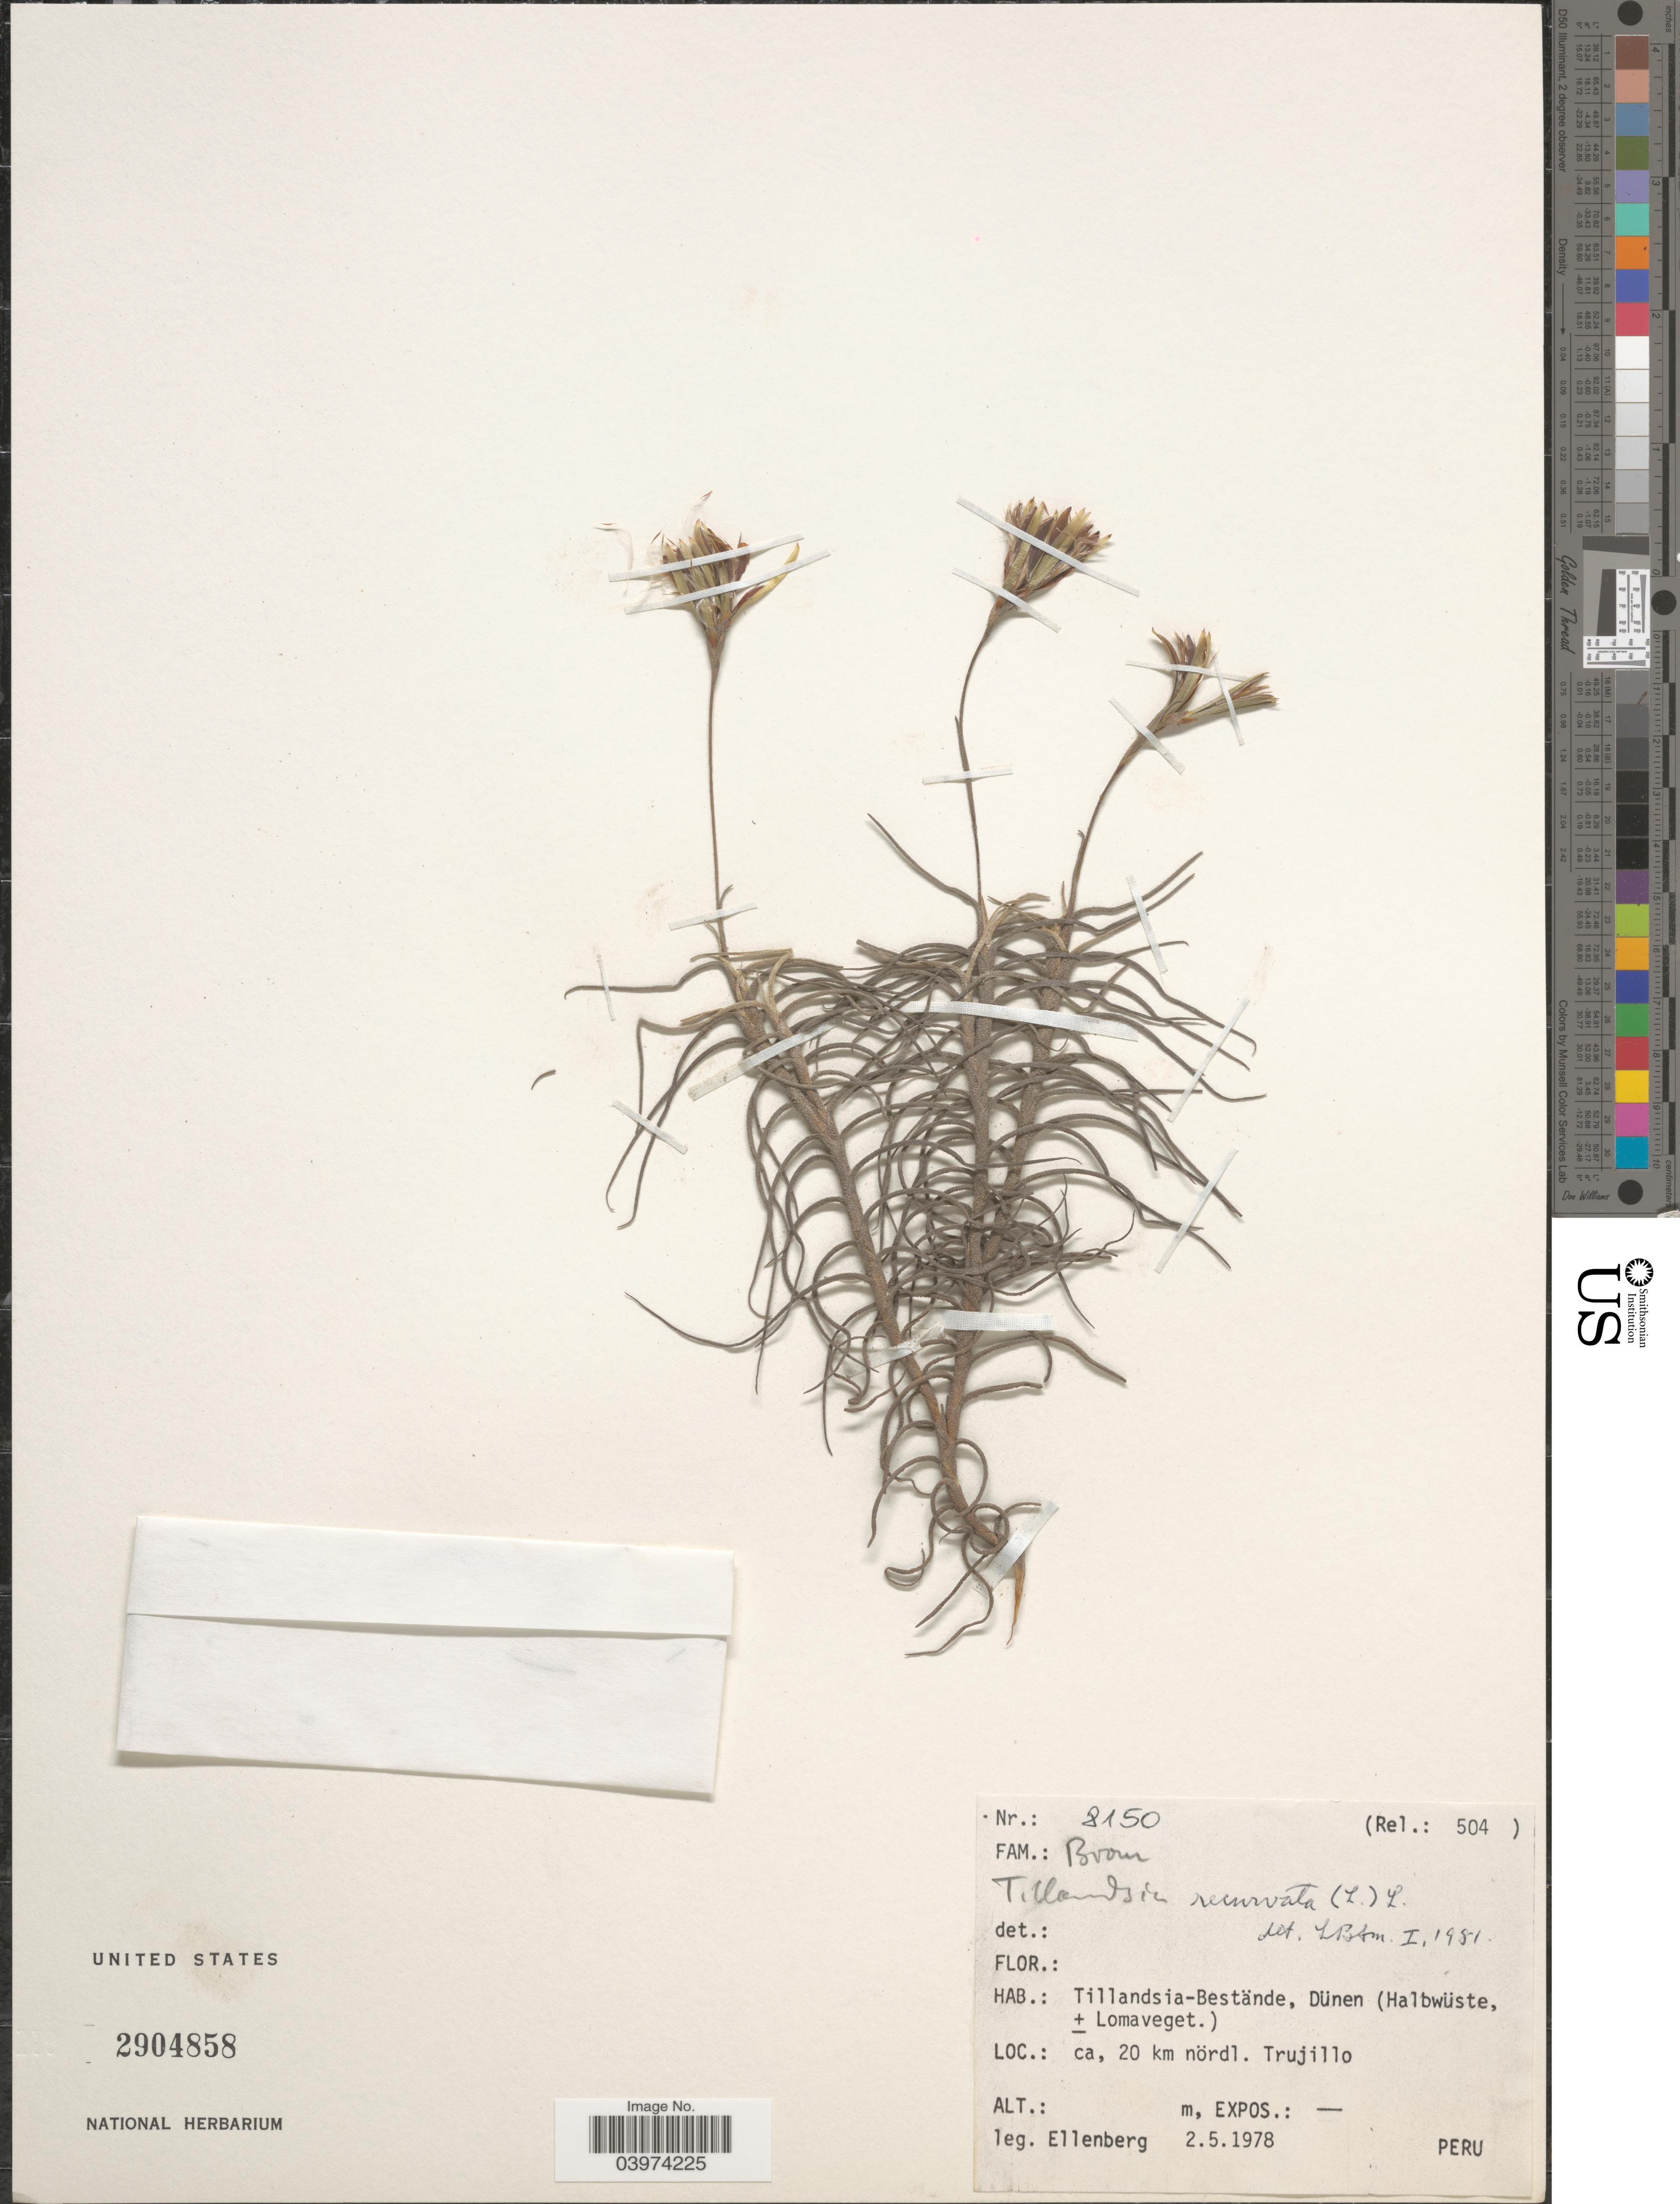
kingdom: Plantae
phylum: Tracheophyta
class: Liliopsida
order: Poales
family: Bromeliaceae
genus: Tillandsia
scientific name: Tillandsia recurvata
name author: L.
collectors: Ellenberg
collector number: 8150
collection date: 1978-05-02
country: Peru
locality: Ca, 20 km nördl. Trujillo.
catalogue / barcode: US 2904858